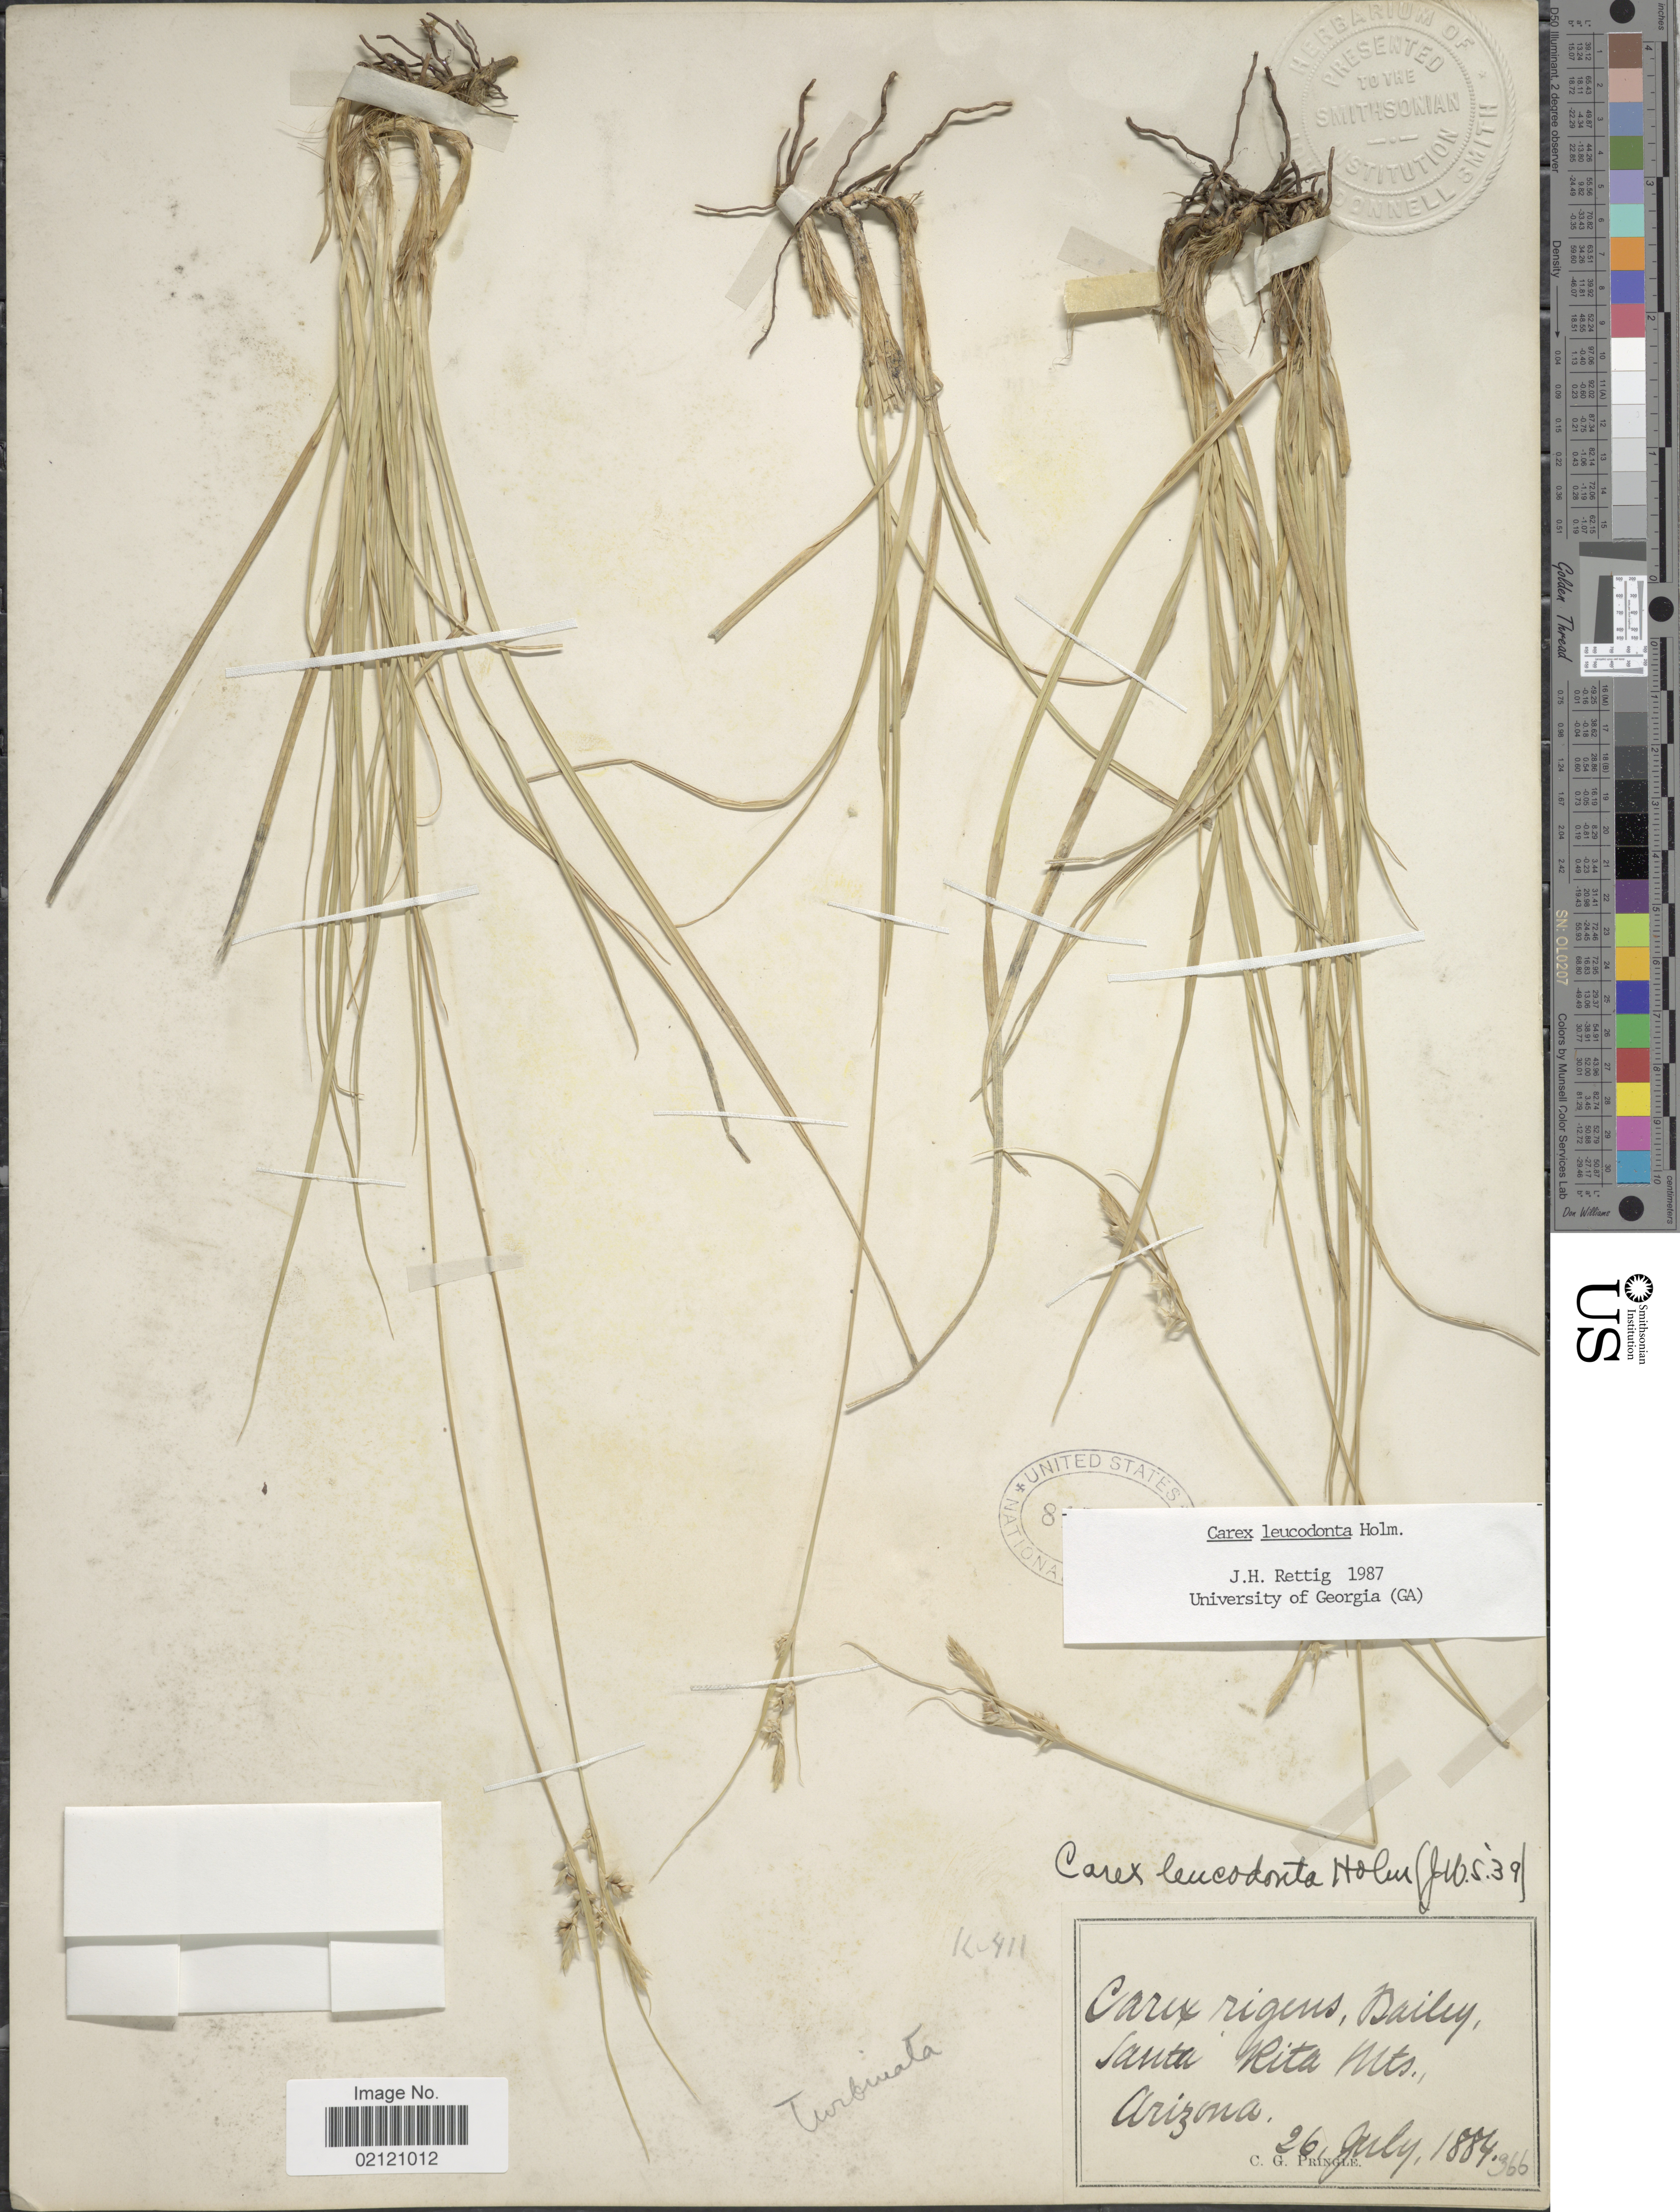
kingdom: Plantae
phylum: Tracheophyta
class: Liliopsida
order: Poales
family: Cyperaceae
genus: Carex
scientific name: Carex turbinata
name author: Liebm.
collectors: C. G. Pringle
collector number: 366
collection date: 1884-07-26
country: United States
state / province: Arizona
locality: Santa Rita Mts.